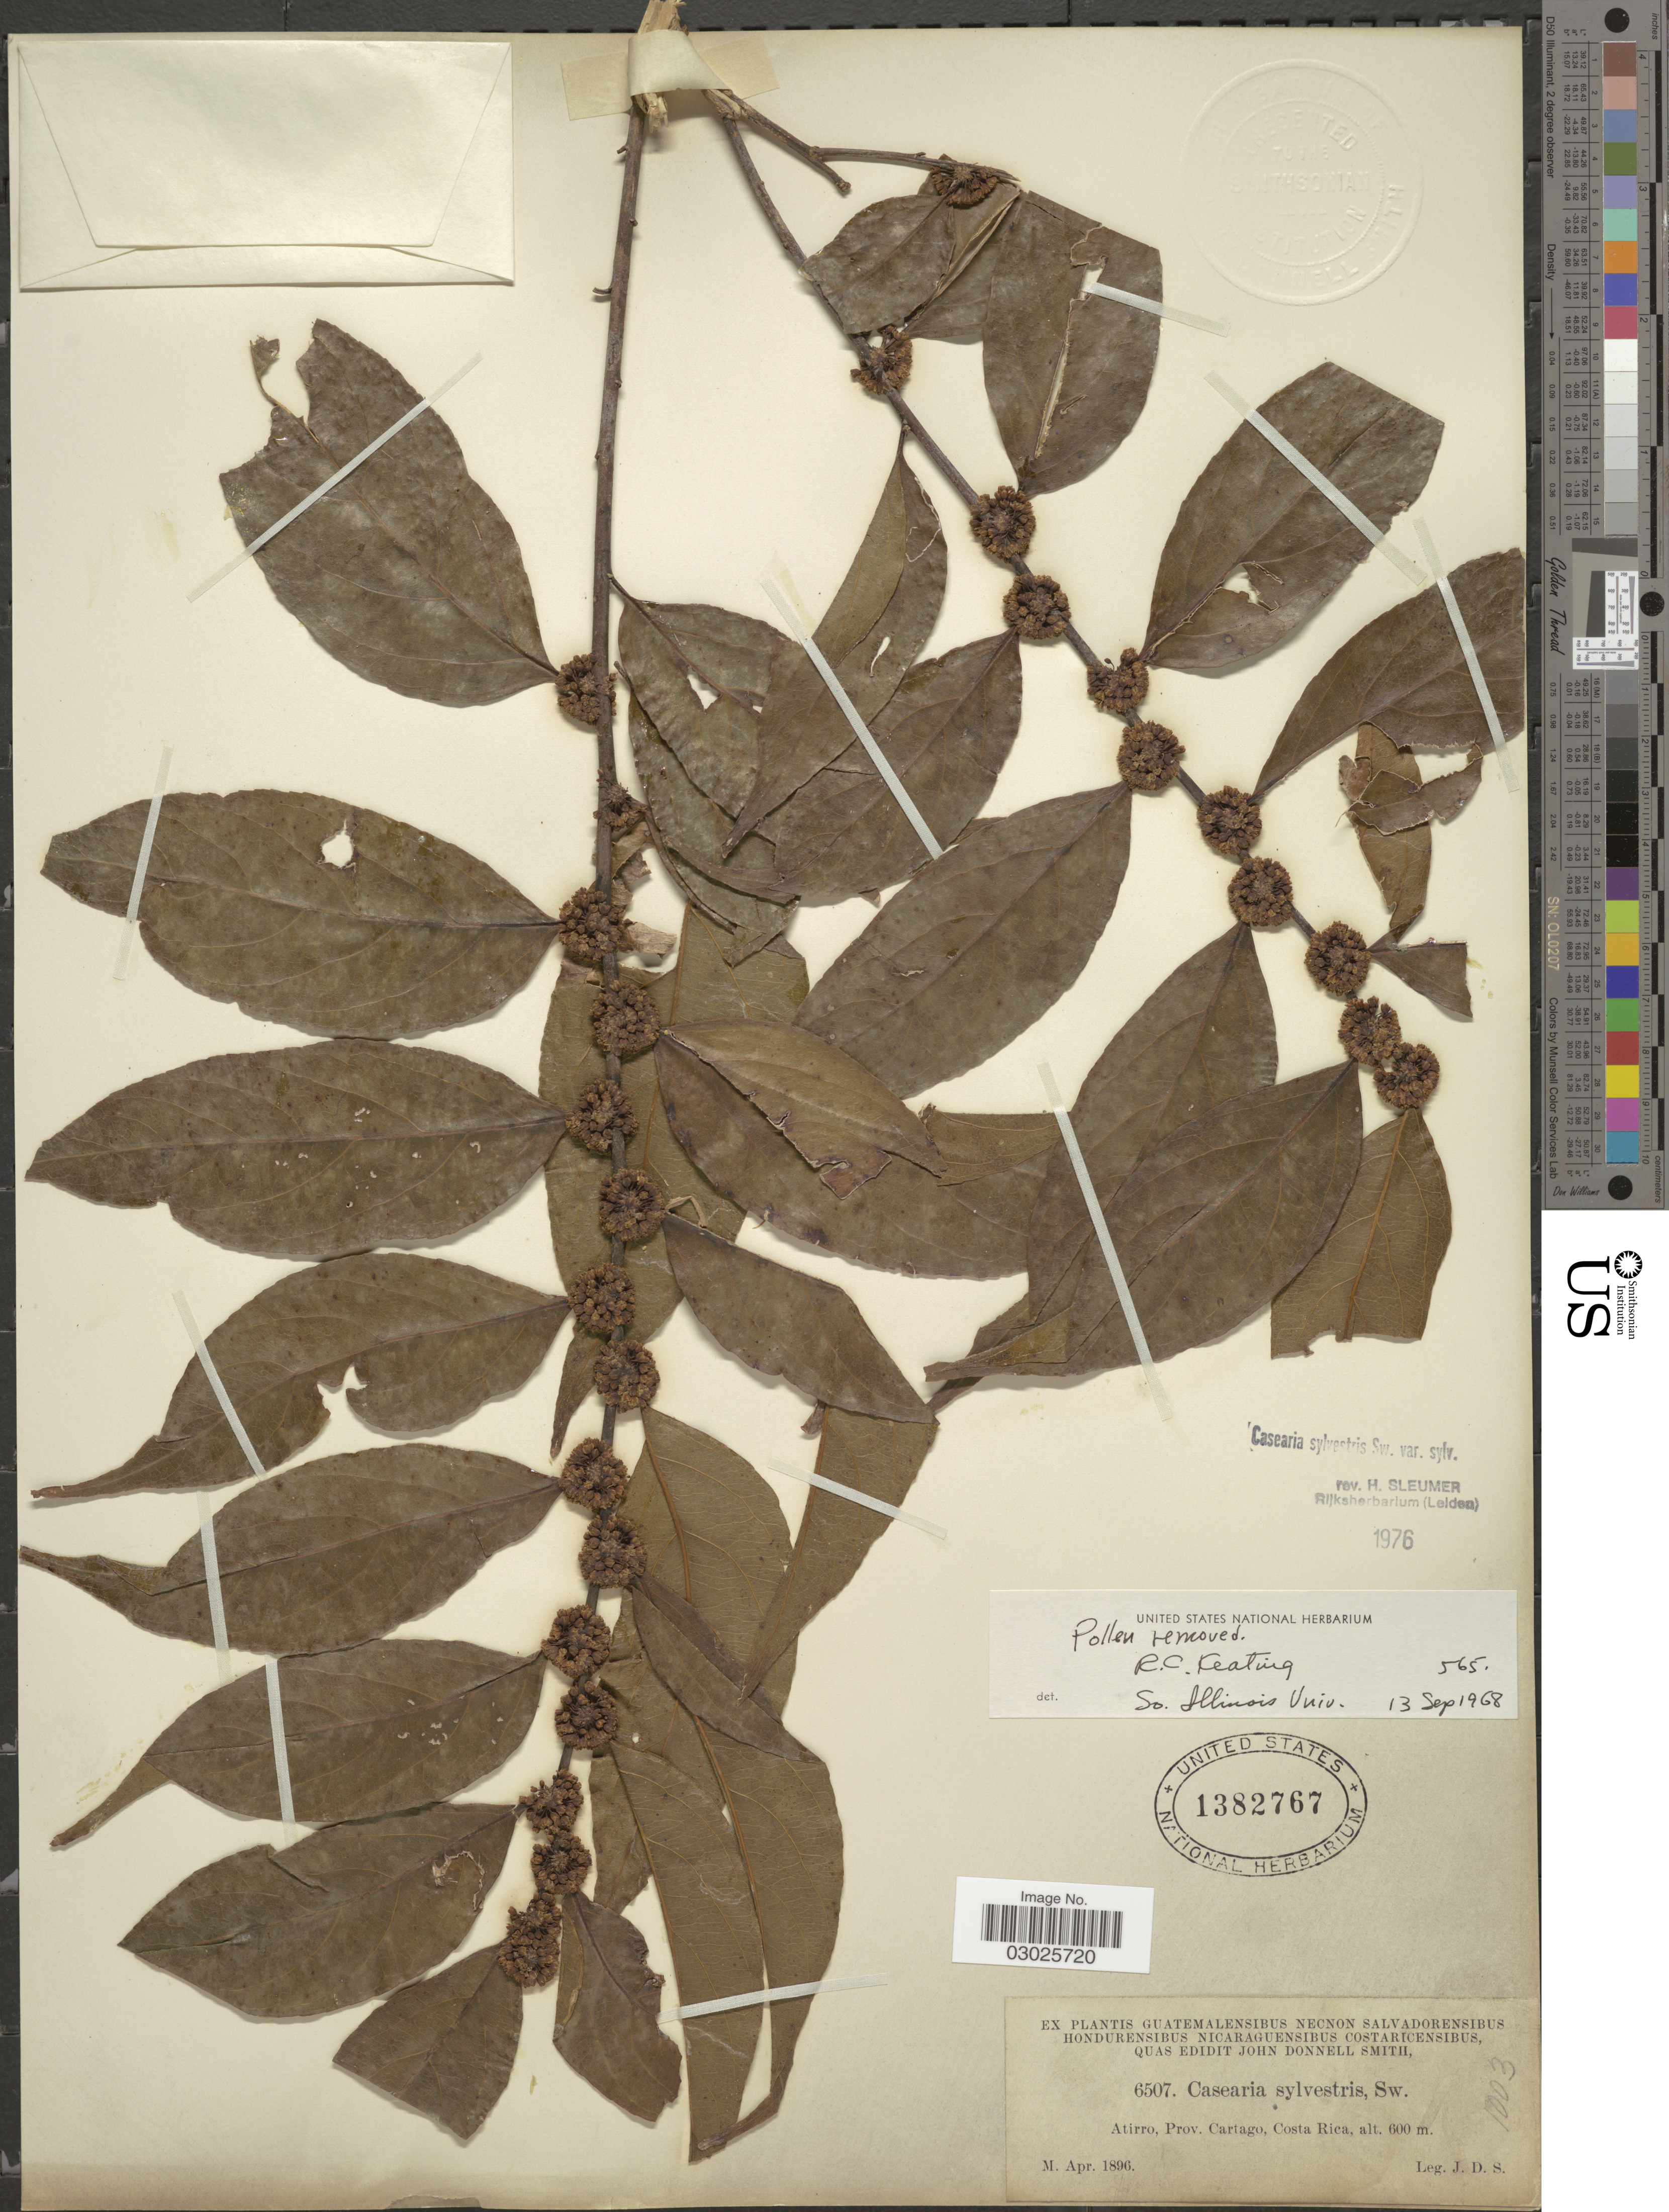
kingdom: Plantae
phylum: Tracheophyta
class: Magnoliopsida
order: Malpighiales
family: Salicaceae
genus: Casearia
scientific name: Casearia sylvestris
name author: Sw.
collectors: J. Donnell Smith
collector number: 6507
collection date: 1896-04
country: Costa Rica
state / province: Cartago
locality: Atirro.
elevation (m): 600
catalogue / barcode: US 1382767